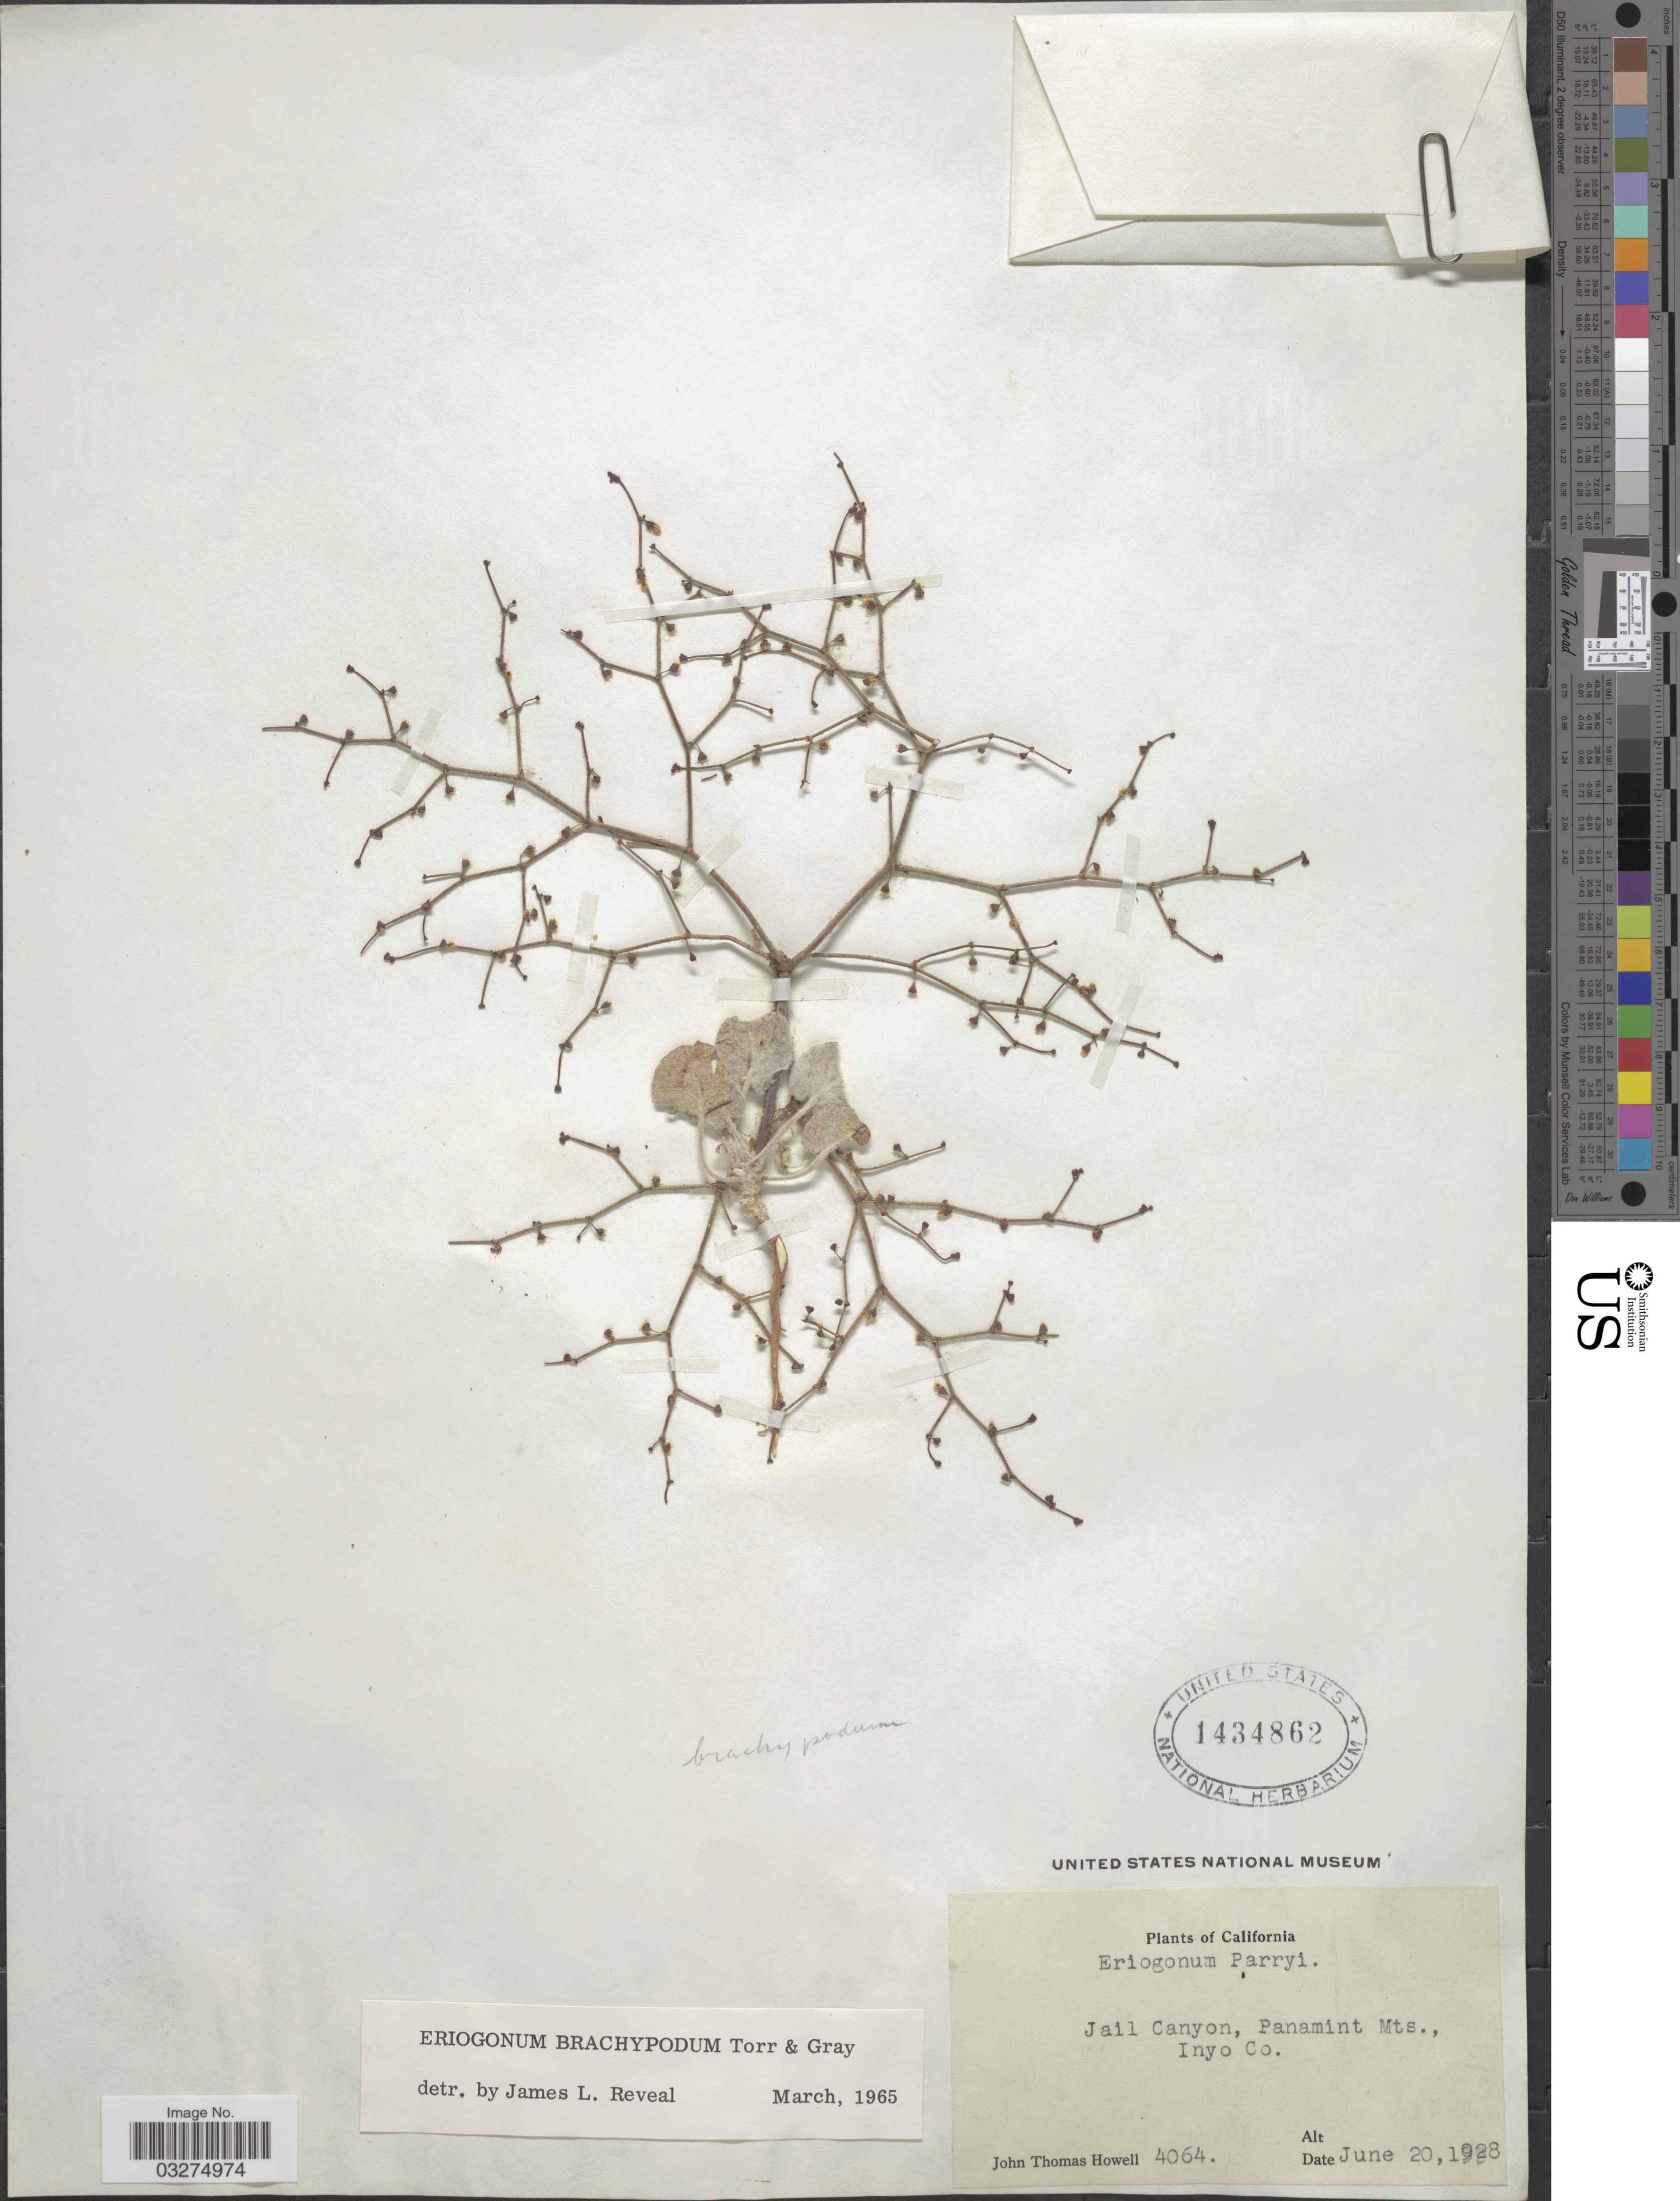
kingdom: Plantae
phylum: Tracheophyta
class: Magnoliopsida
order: Caryophyllales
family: Polygonaceae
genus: Eriogonum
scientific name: Eriogonum brachypodum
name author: Torr. & A. Gray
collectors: J. T. Howell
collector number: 4064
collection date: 1928-06-20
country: United States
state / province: California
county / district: Inyo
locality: Jail Canyon, Panamint Mts., Inyo Co.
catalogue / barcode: US 1434862